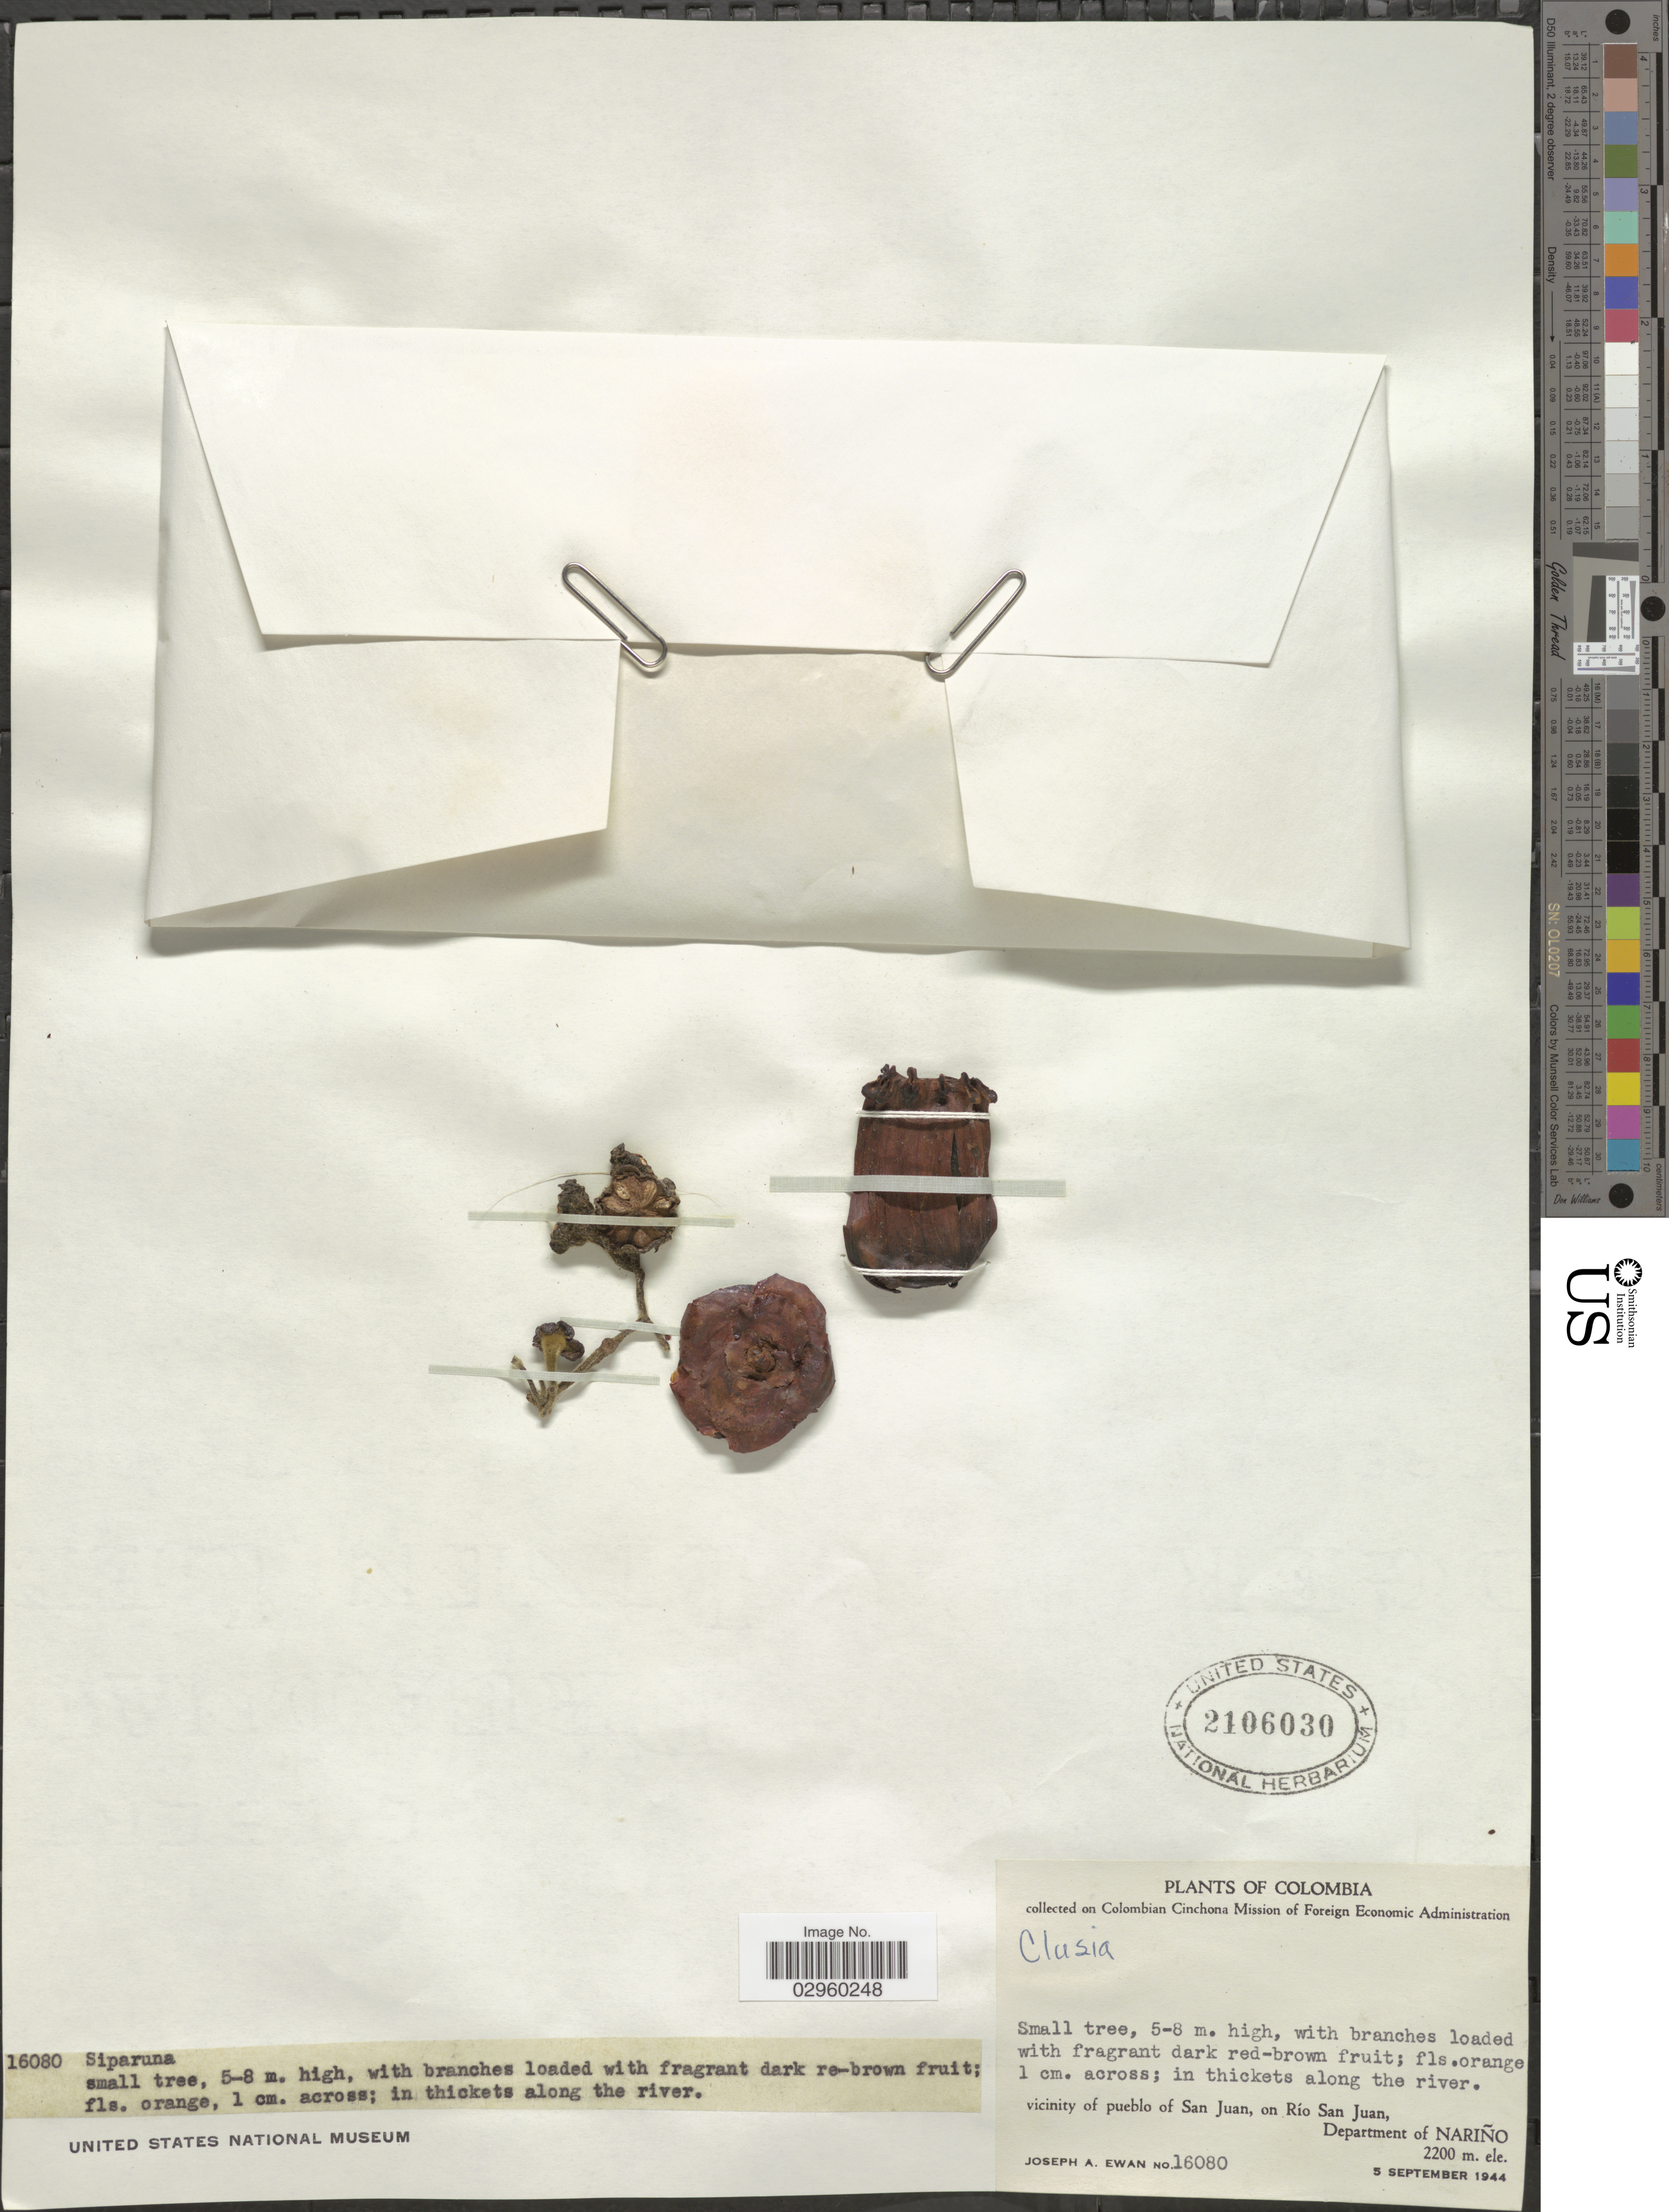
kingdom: Plantae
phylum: Tracheophyta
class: Magnoliopsida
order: Malpighiales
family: Clusiaceae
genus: Clusia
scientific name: Clusia sp.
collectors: J. A. Ewan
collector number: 16080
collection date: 1944-09-05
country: Colombia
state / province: Nariño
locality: Vicinity of pueblo of San Juan, on Río San Juan, Department of Nariño.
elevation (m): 2200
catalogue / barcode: US 2106030